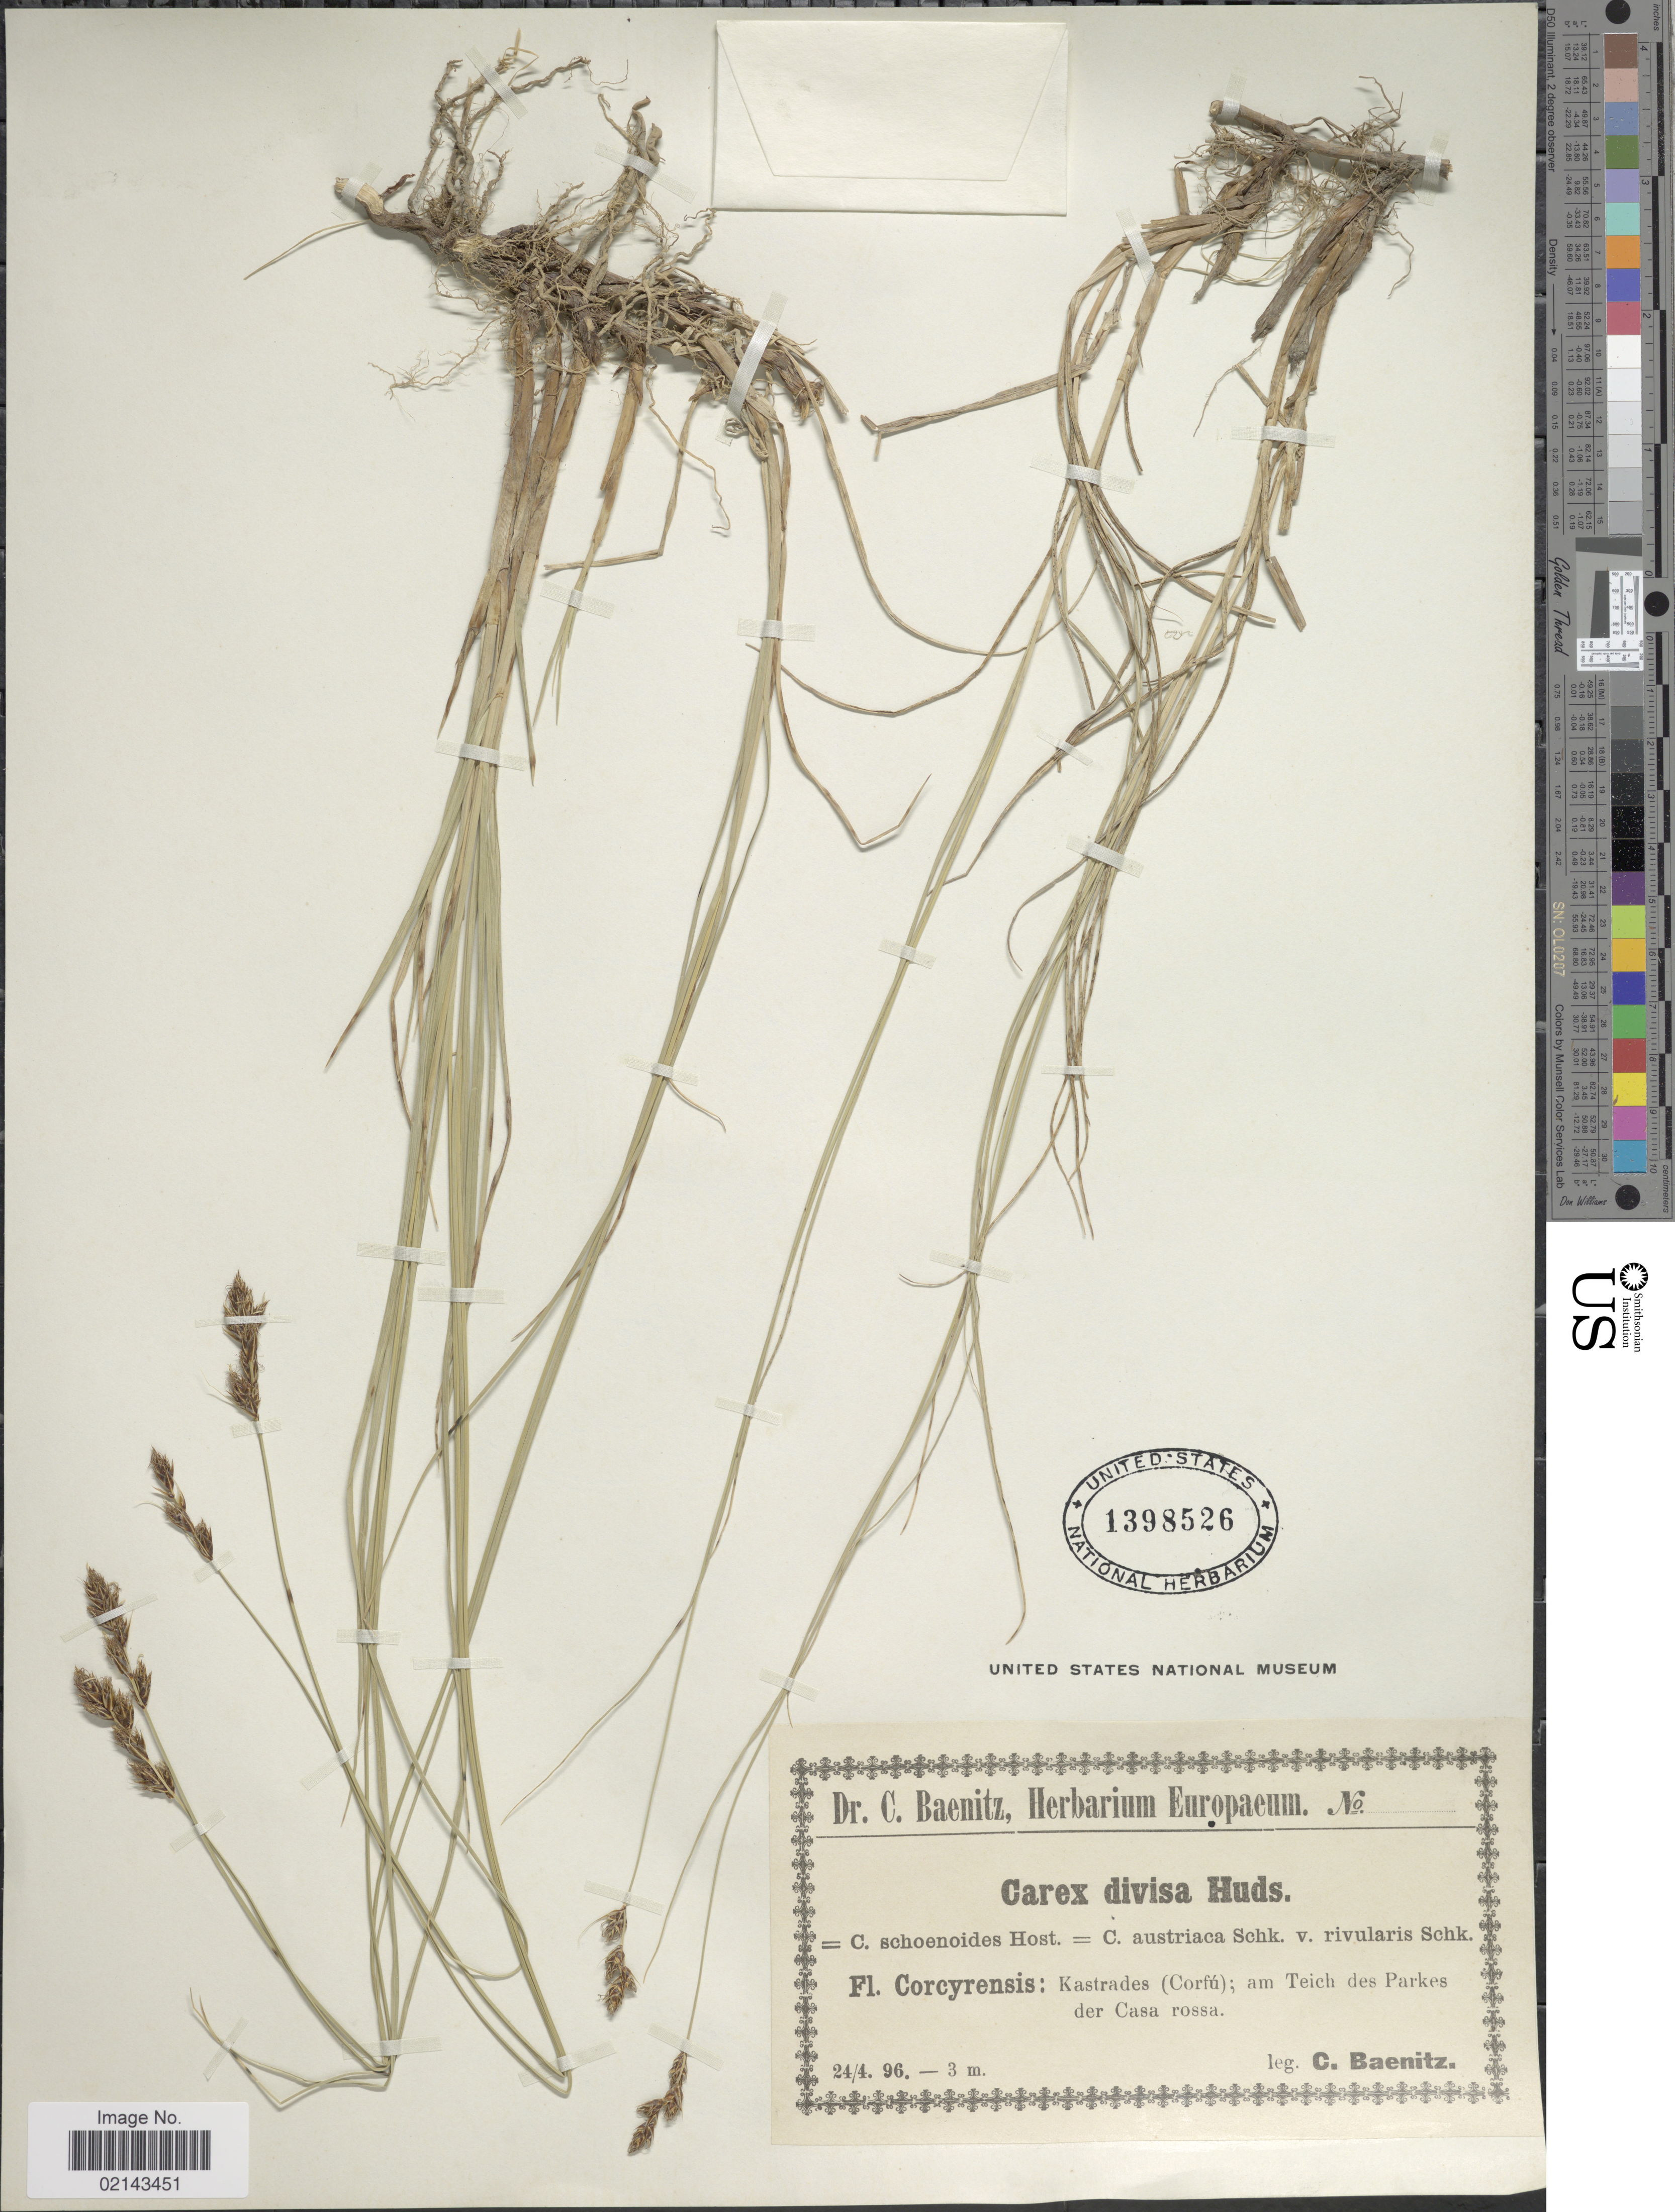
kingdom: Plantae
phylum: Tracheophyta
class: Liliopsida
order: Poales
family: Cyperaceae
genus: Carex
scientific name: Carex divisa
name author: Huds.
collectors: C. G. Baenitz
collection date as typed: Transcribed d/m/y: 24/4/96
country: Greece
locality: Fl. Corcyrensis: Kastrades (Corfu); am Teich des Parkes der Casa rossa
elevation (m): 3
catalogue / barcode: US 1398526